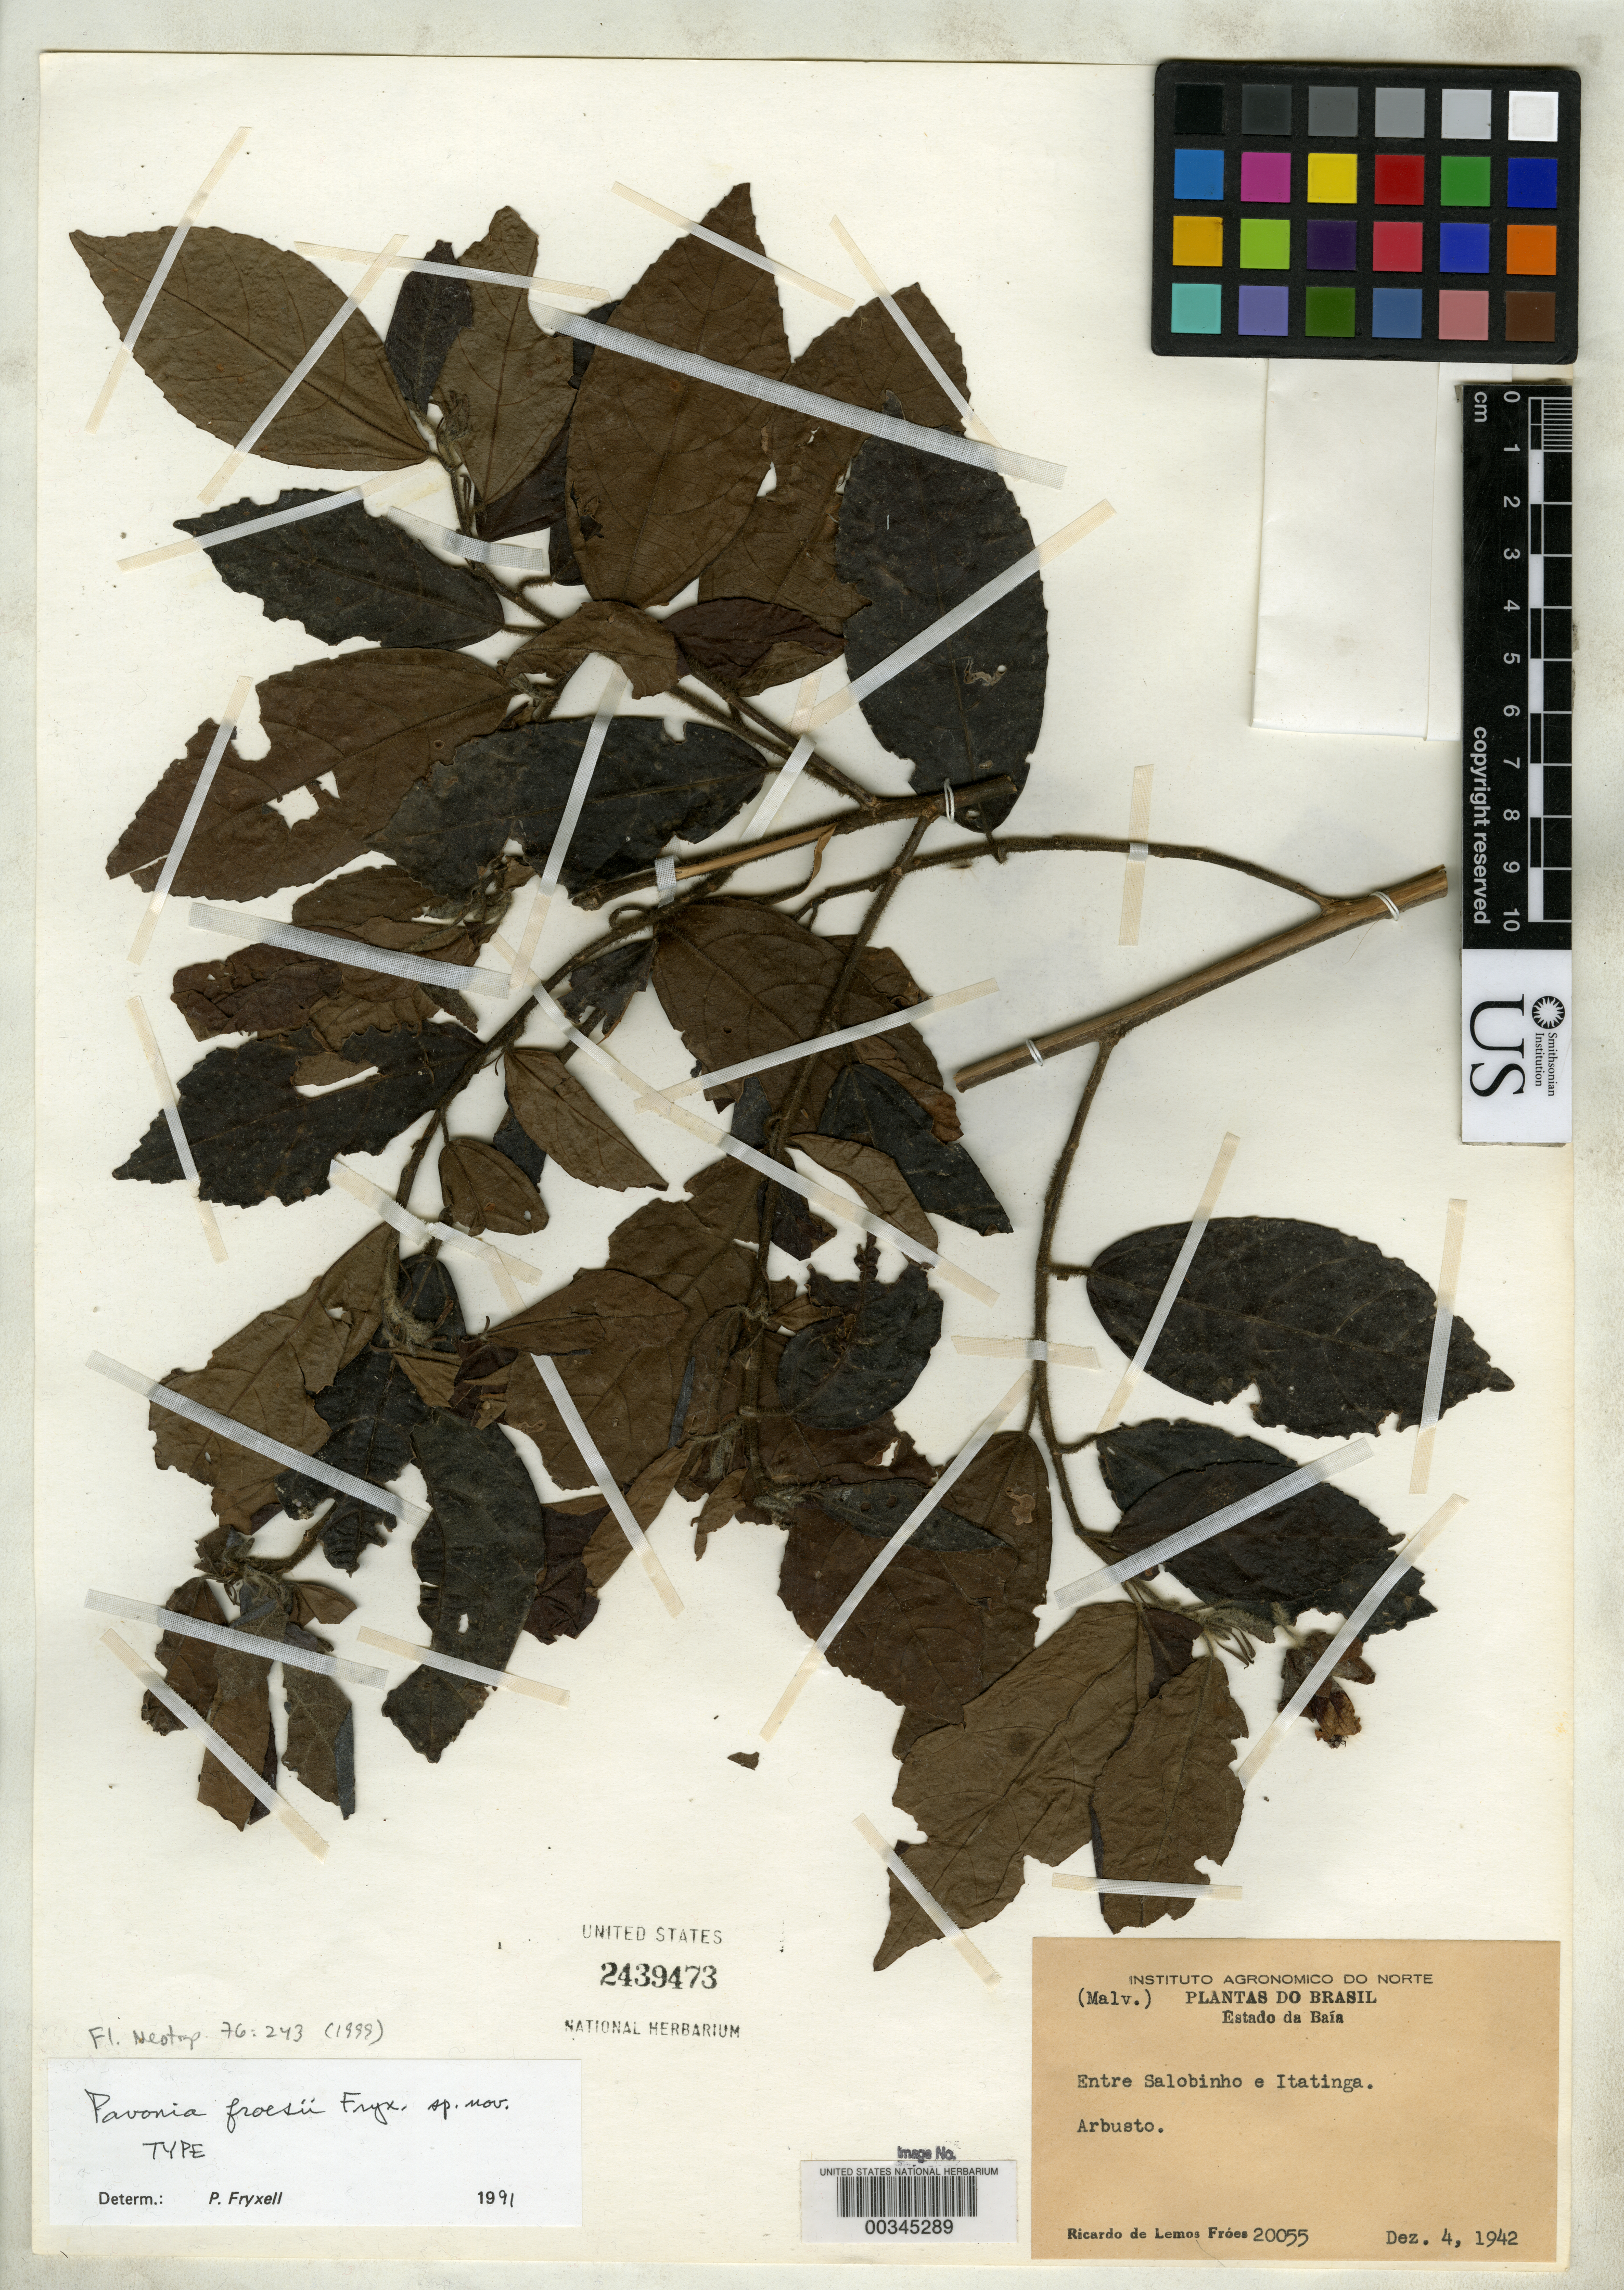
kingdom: Plantae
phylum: Tracheophyta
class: Magnoliopsida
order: Malvales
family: Malvaceae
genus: Pavonia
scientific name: Pavonia froesii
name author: Fryxell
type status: Holotype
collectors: R. L. Fróes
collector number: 20055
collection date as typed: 04 Dec 1942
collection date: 1942-12-04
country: Brazil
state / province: Bahia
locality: Between Salobinho and Itatinga.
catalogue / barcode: US 2439473